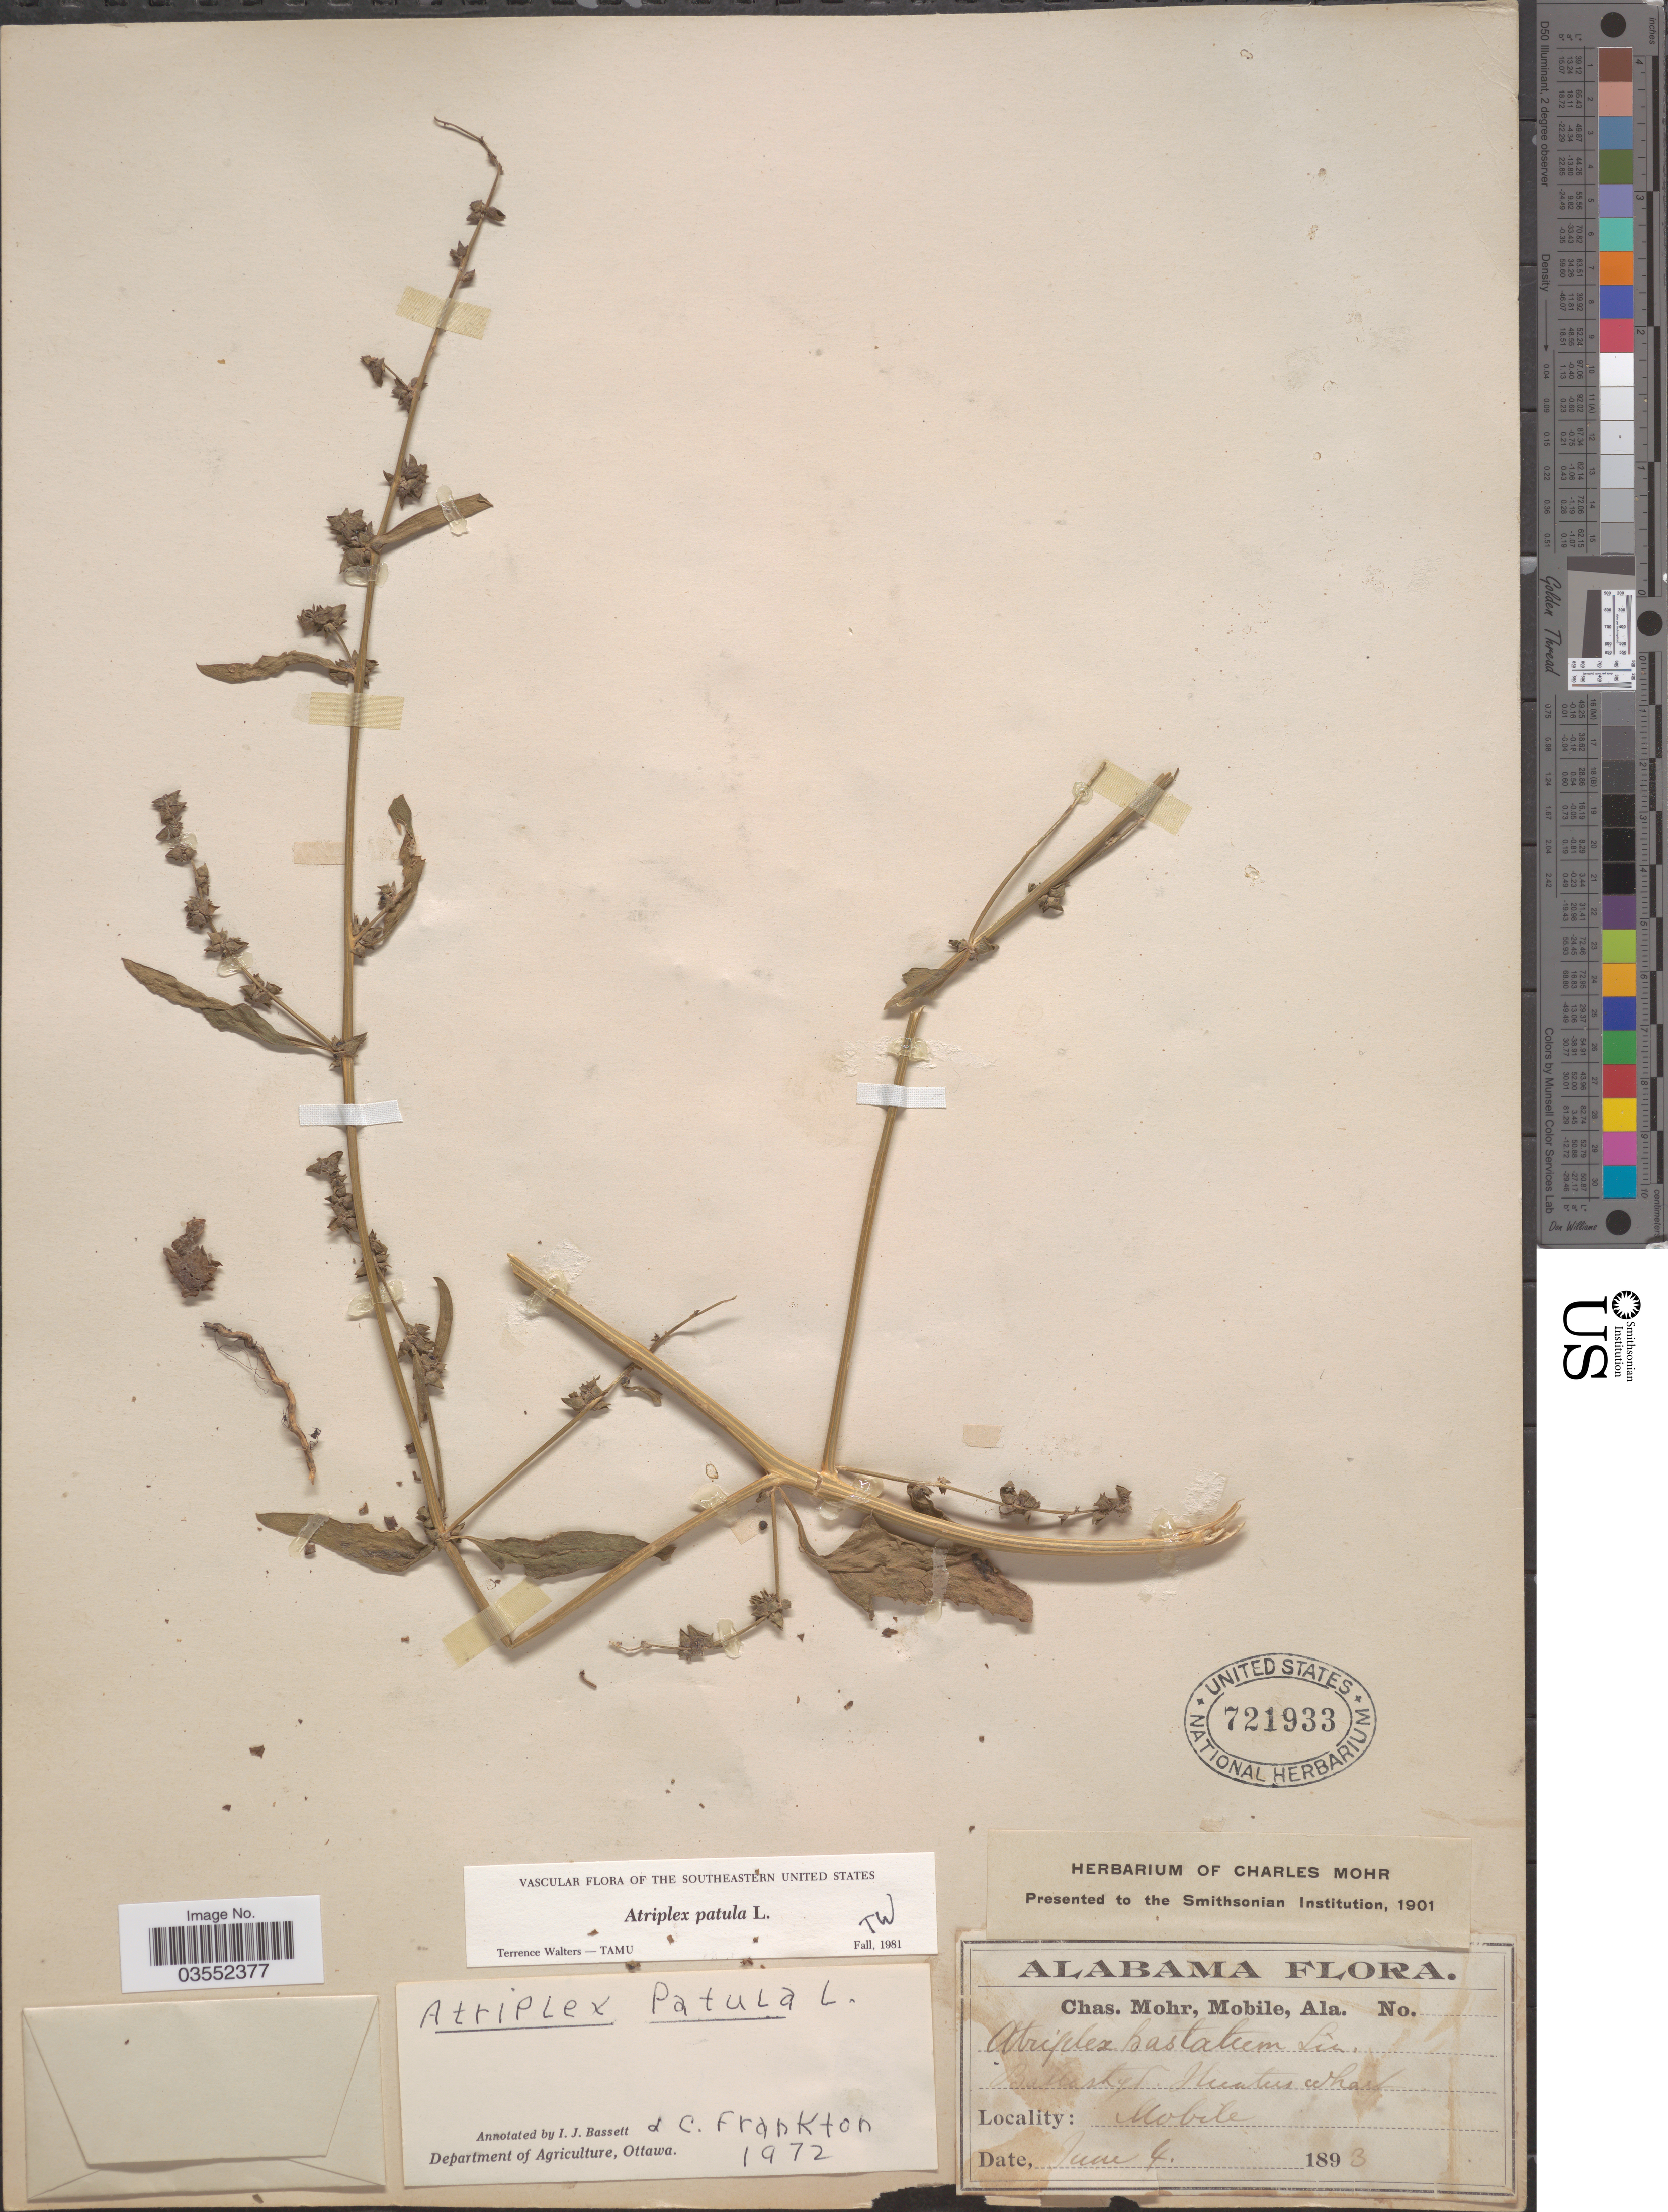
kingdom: Plantae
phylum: Tracheophyta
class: Magnoliopsida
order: Caryophyllales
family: Amaranthaceae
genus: Atriplex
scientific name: Atriplex patula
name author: L.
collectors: Mohr, C. T. (herbarium)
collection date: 1893-06-04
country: United States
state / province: Alabama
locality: Mobile.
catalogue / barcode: US 721933